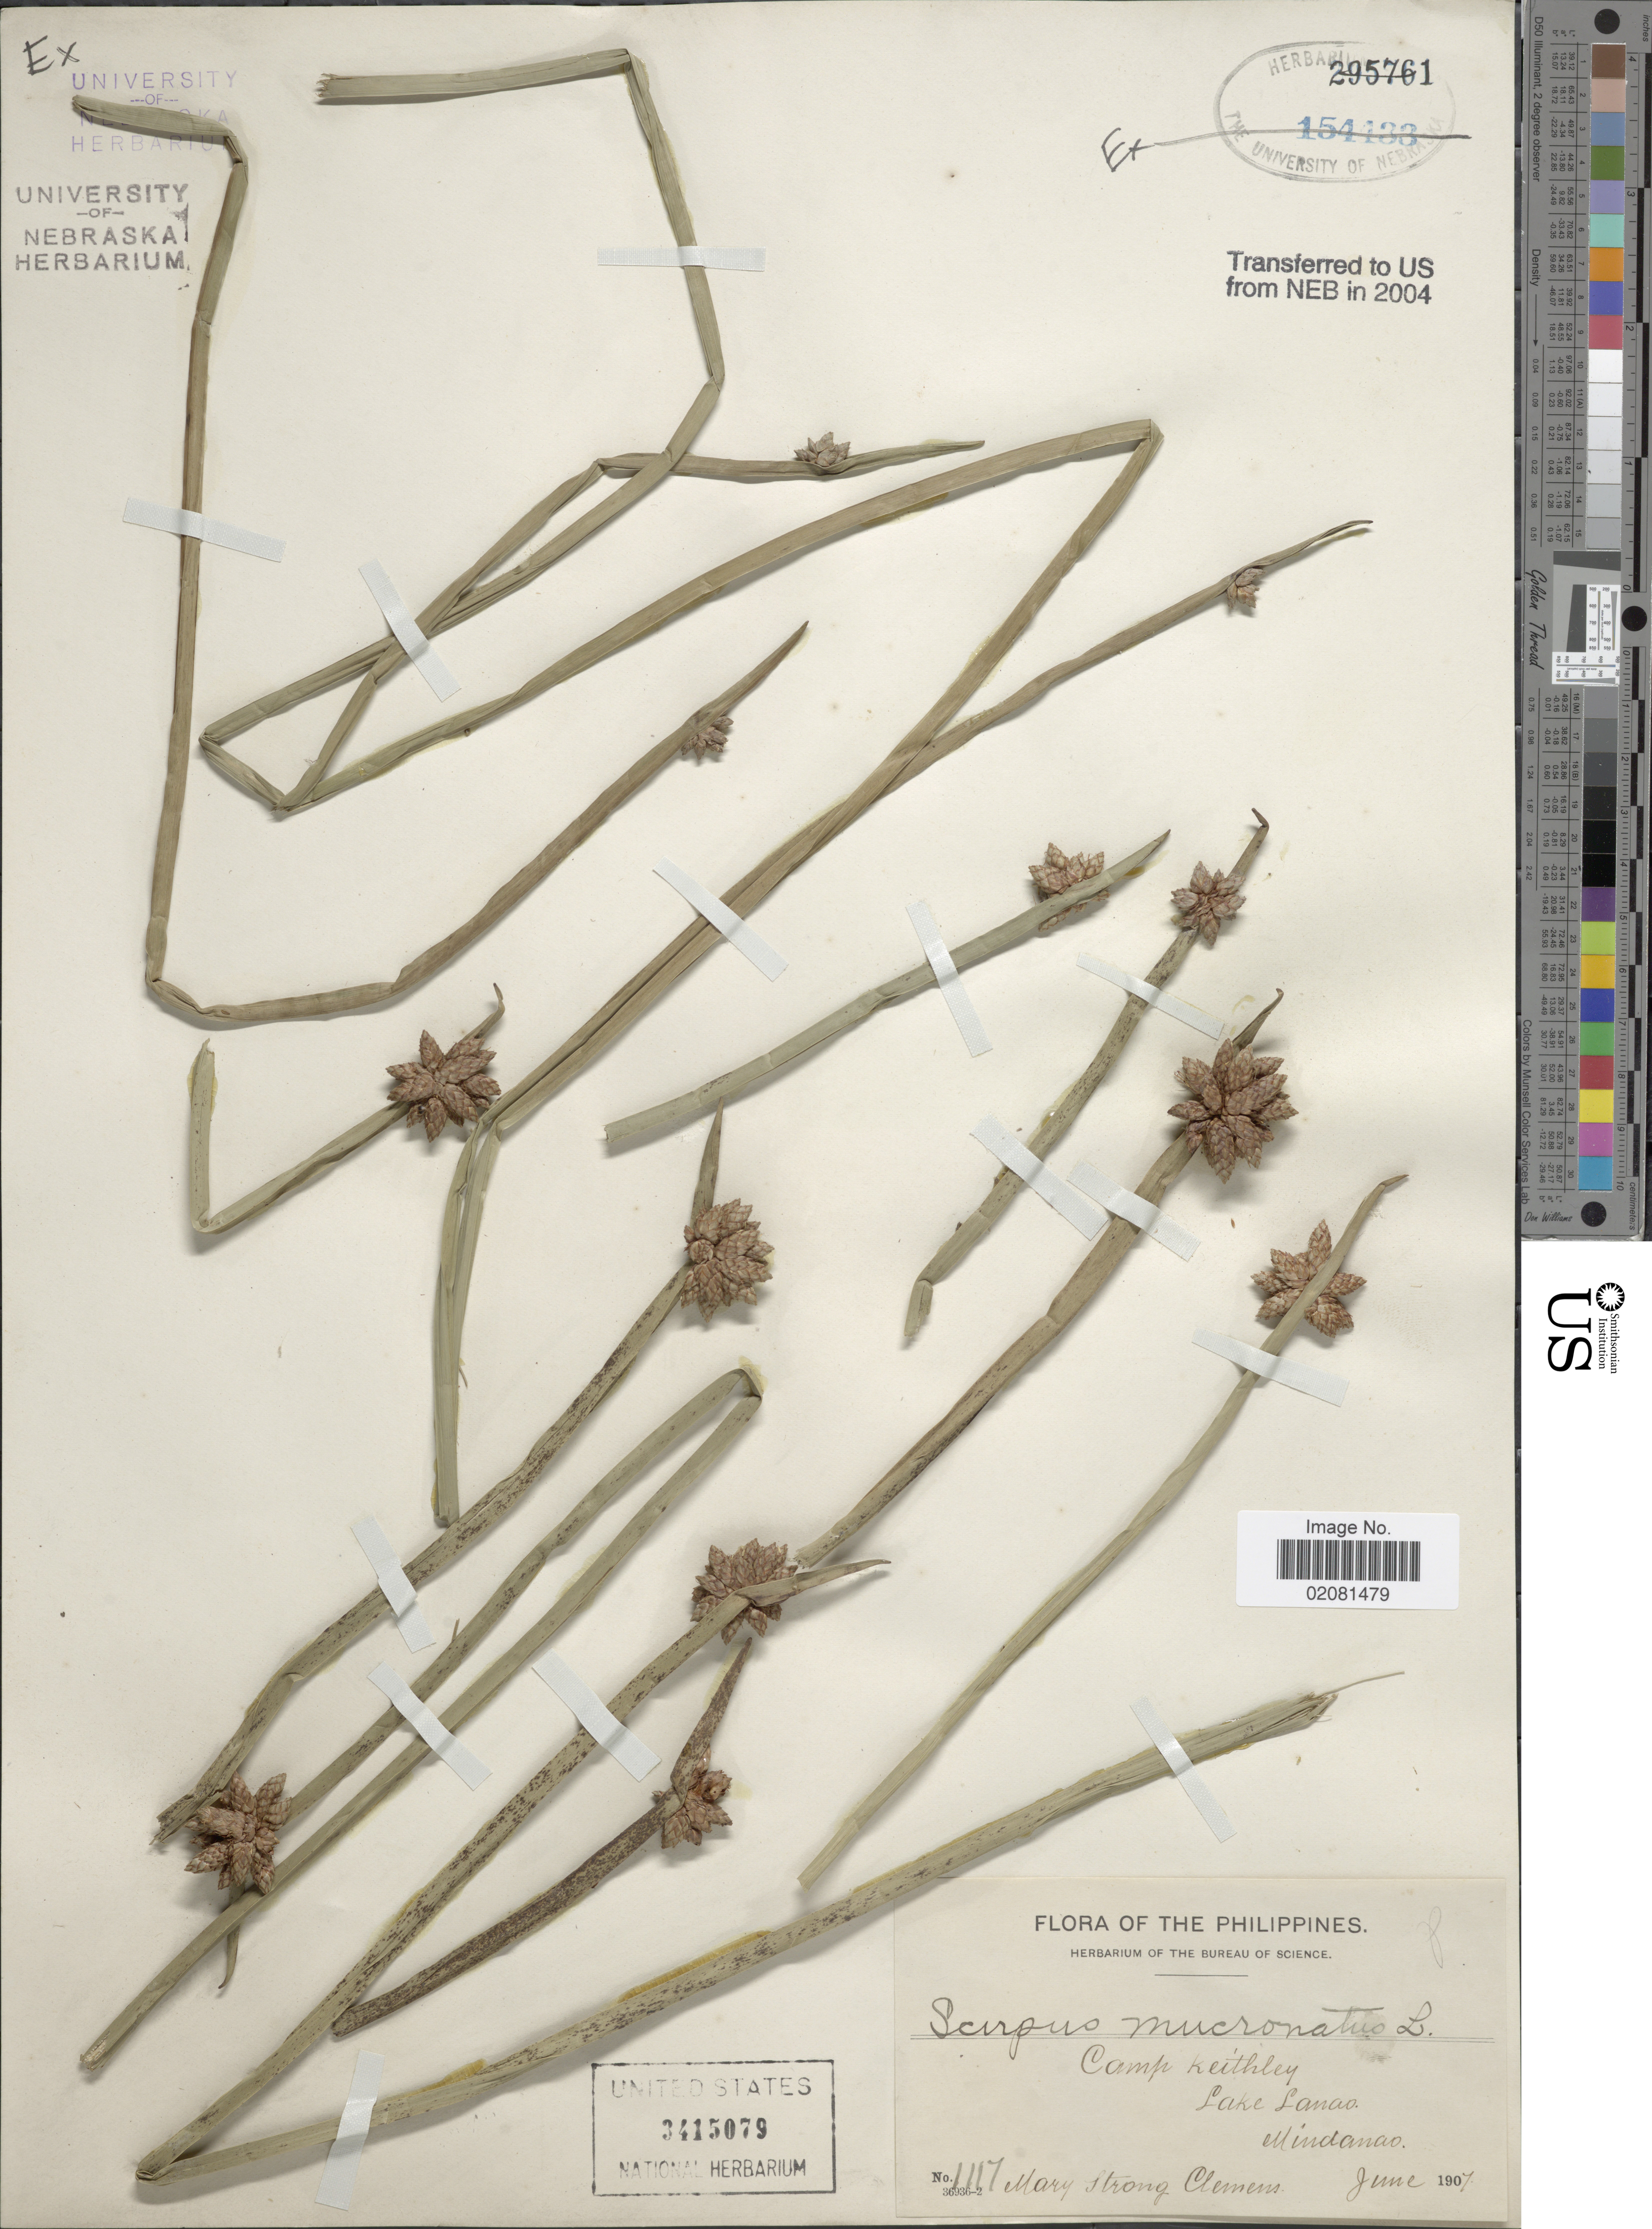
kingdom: Plantae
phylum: Tracheophyta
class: Liliopsida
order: Poales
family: Cyperaceae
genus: Schoenoplectus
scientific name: Schoenoplectus mucronatus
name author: (L.) Palla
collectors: M. S. Clemens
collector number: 1117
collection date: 1907-06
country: Philippines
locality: Camp Keithley. Lake Lanao. Mindanao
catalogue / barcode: US 3415079